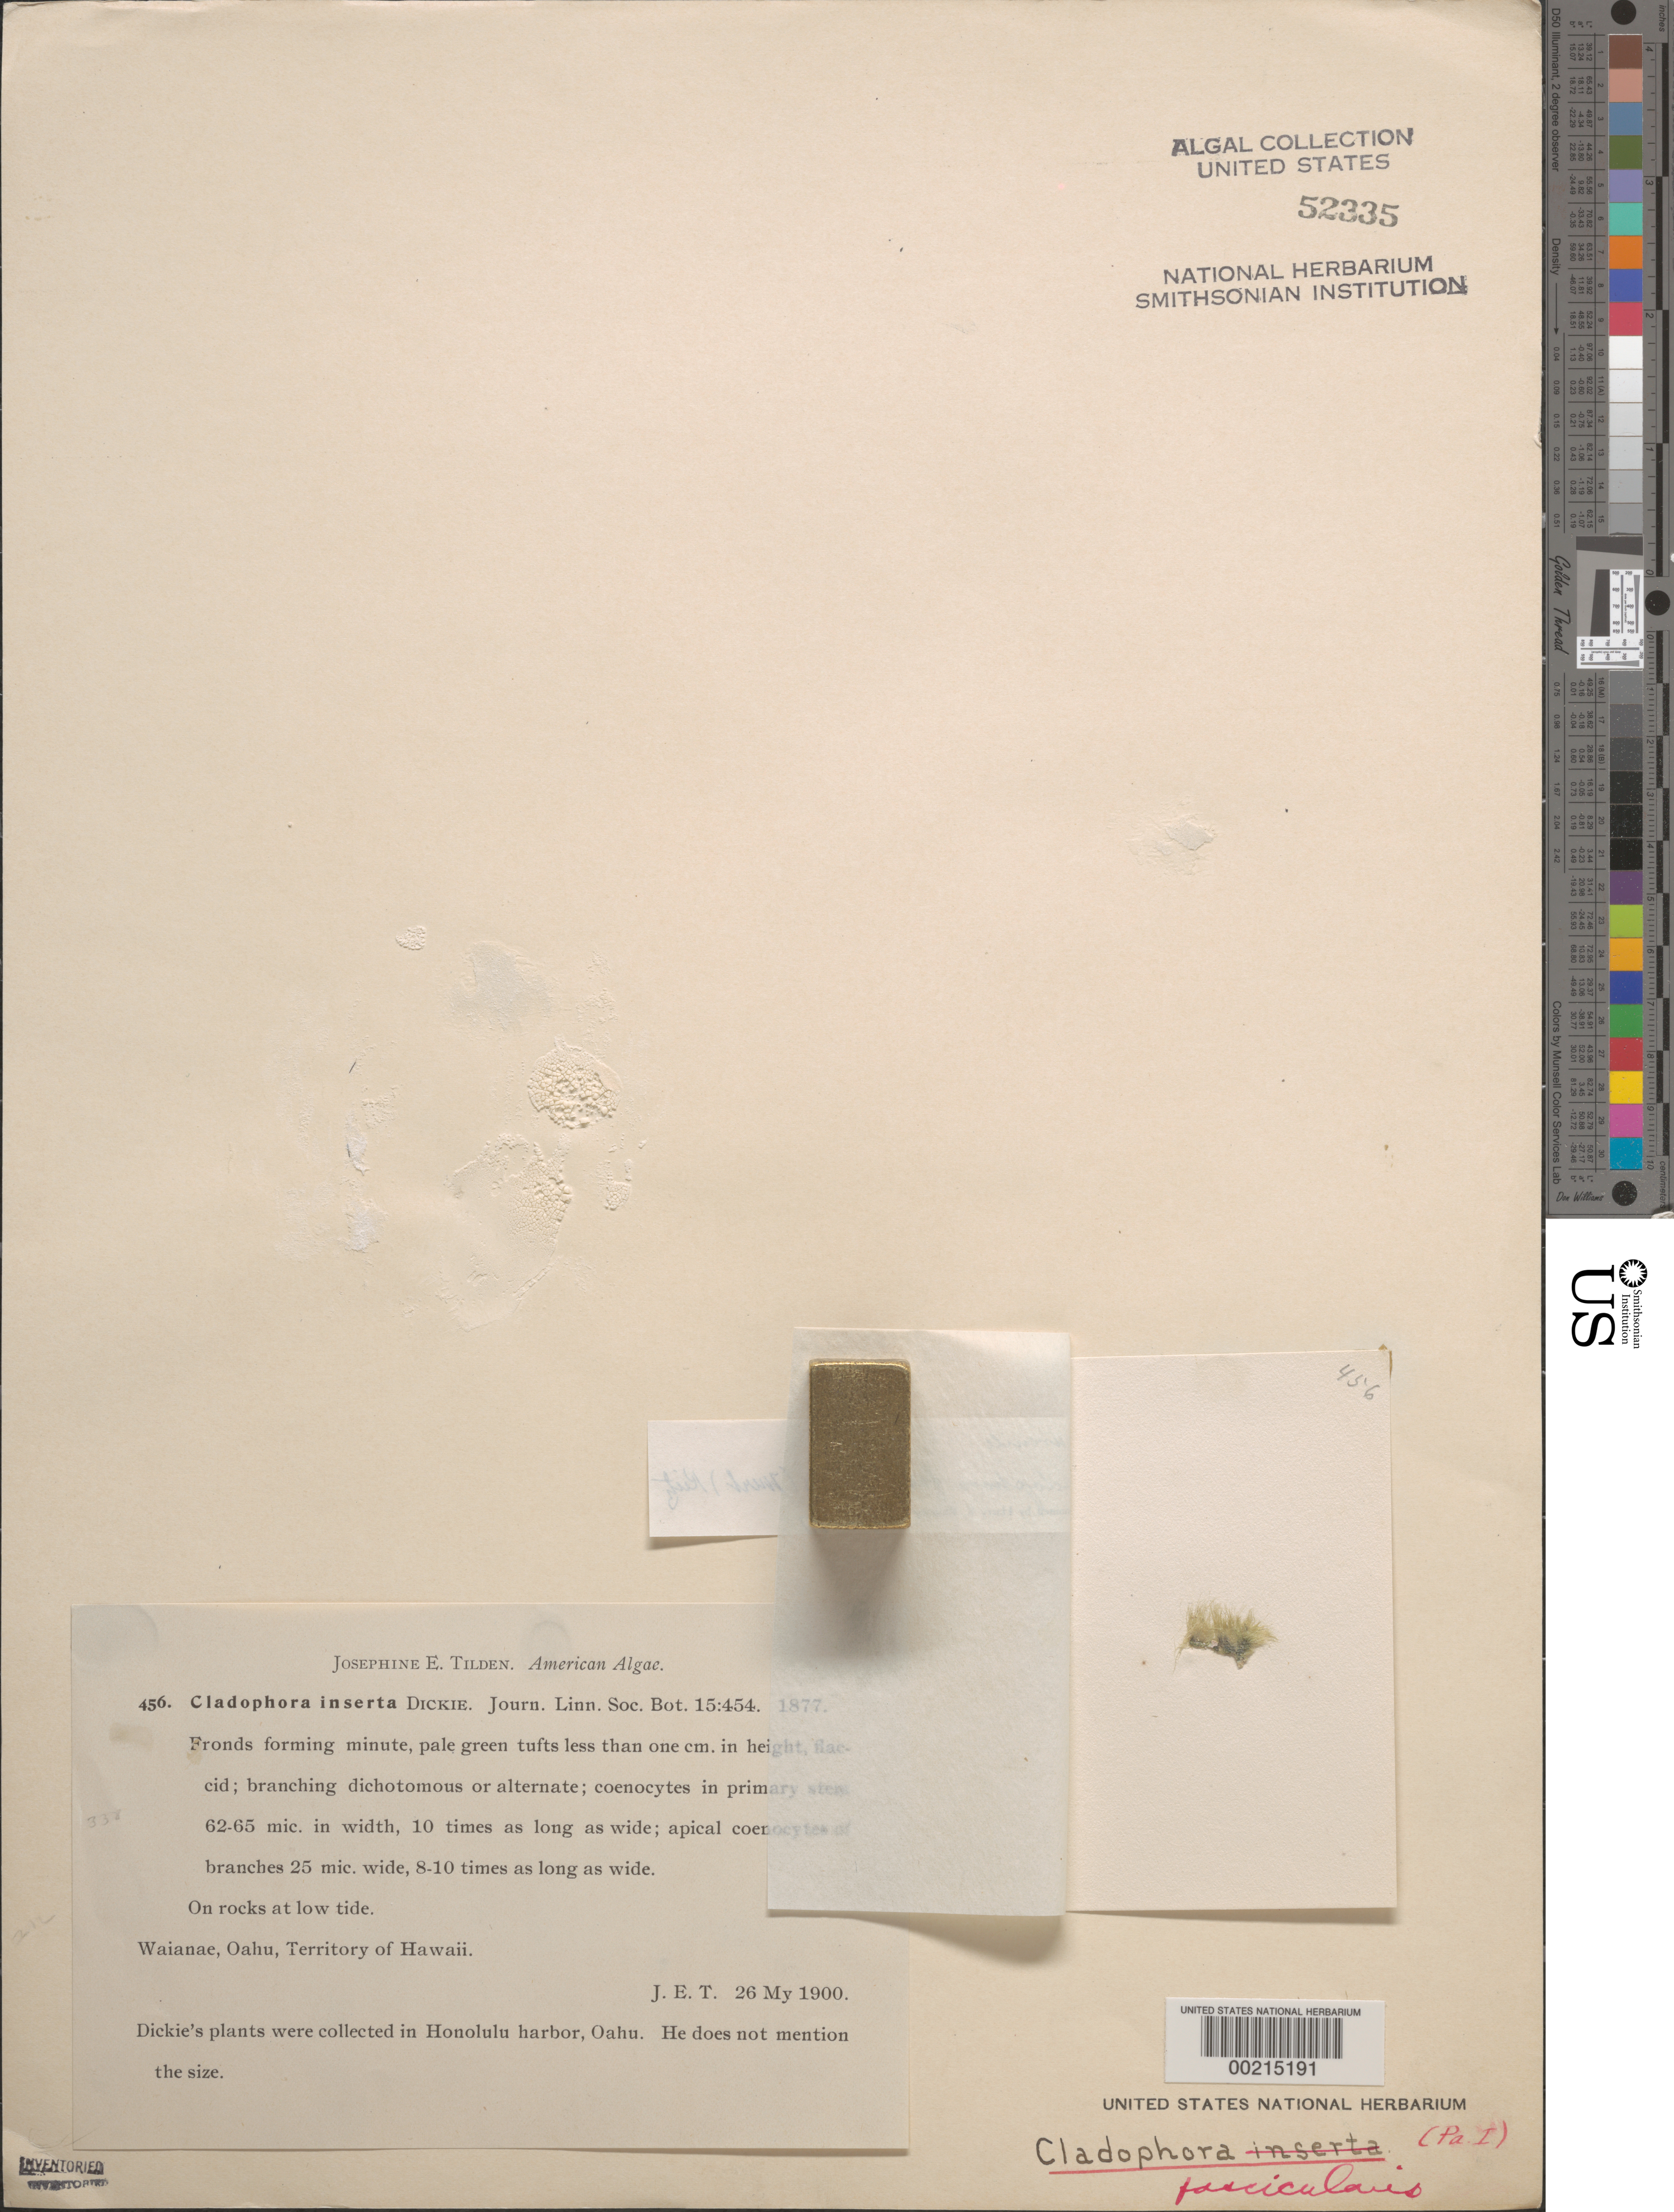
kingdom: Plantae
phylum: Chlorophyta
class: Ulvophyceae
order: Bryopsidales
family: Caulerpaceae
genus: Caulerpa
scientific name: Caulerpa mexicana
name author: Sond. ex Kütz.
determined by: Algae name updating Project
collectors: J. E. Tilden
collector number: JET 456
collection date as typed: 26 May 1900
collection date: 1900-05-26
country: United States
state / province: Hawaii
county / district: Honolulu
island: Oahu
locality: Waianae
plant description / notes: Tilden, American Algae, as Cladophora inserta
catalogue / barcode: US 52335